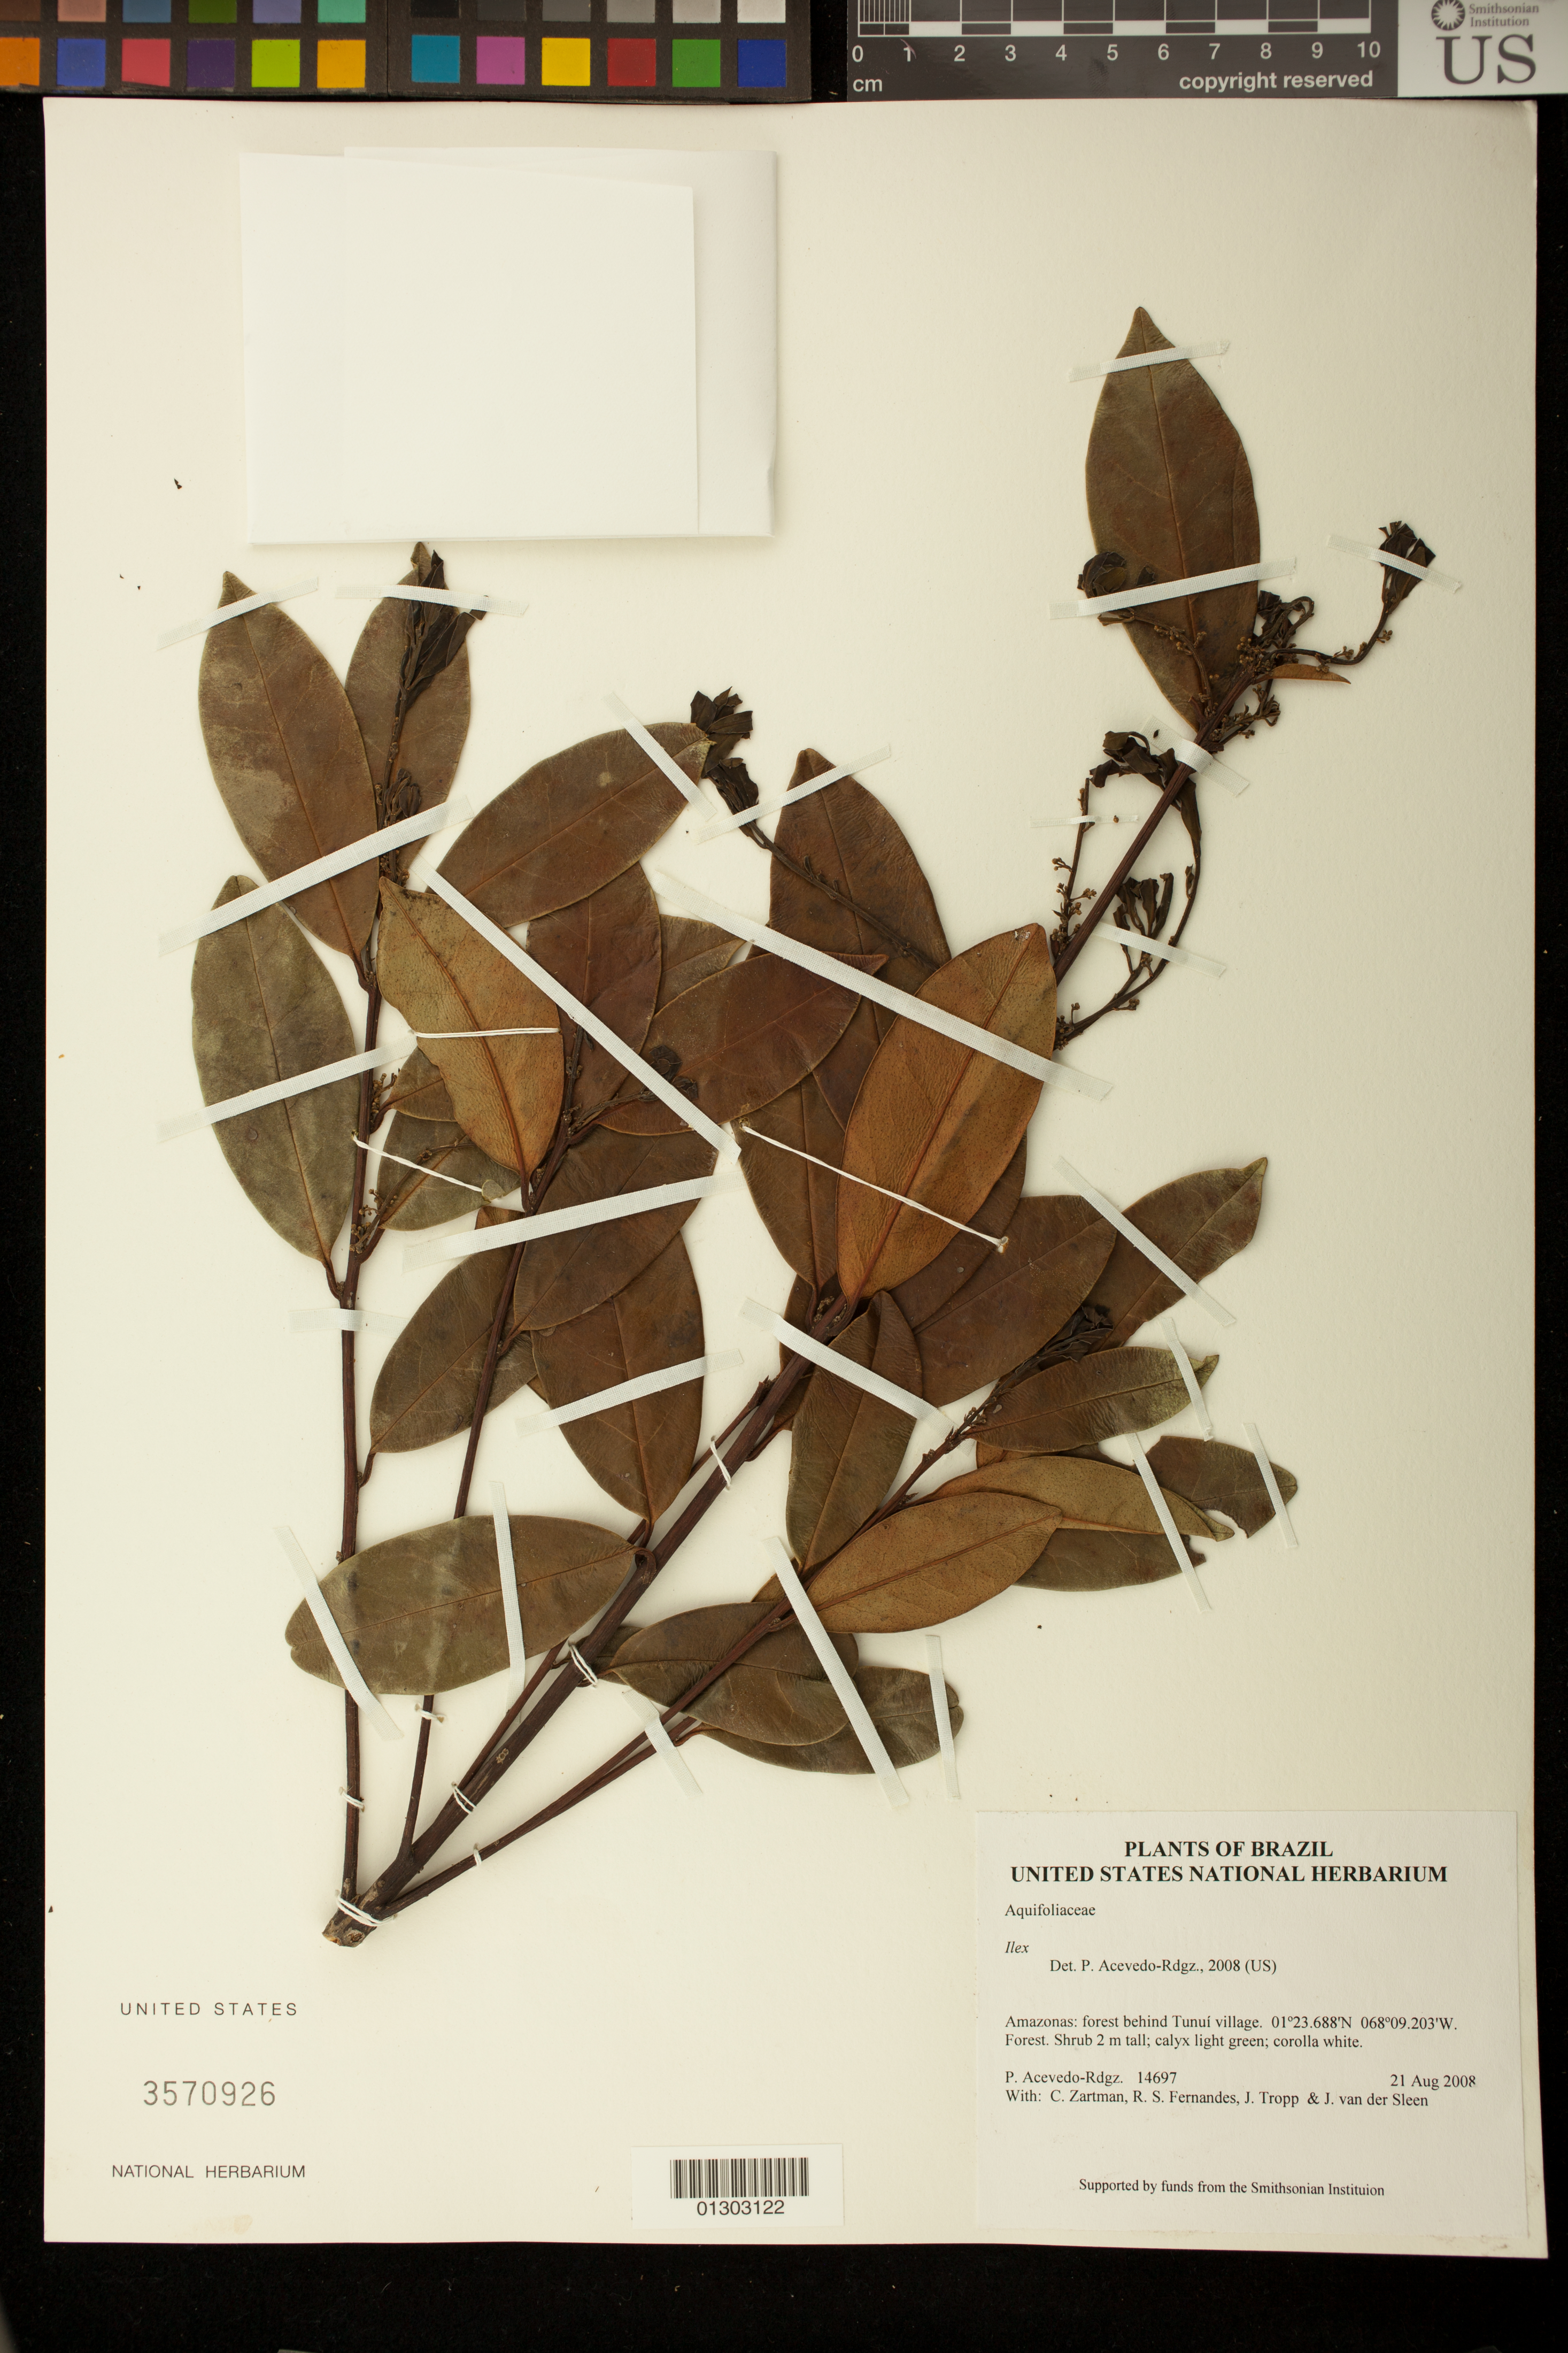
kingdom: Plantae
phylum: Tracheophyta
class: Magnoliopsida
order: Aquifoliales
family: Aquifoliaceae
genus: Ilex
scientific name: Ilex sp.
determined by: Acevedo-Rodríguez, P., (BOT), Smithsonian Institution - National Museum of Natural History (UNITED STATES)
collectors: P. Acevedo-Rodr., R. Fernandes, J. Tropp & J. Sleen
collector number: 14697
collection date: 2008-08-21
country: Brazil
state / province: Amazonas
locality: Tunuí Village, forest behind village.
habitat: Forest.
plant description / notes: NY, MO, US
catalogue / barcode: US 3570926